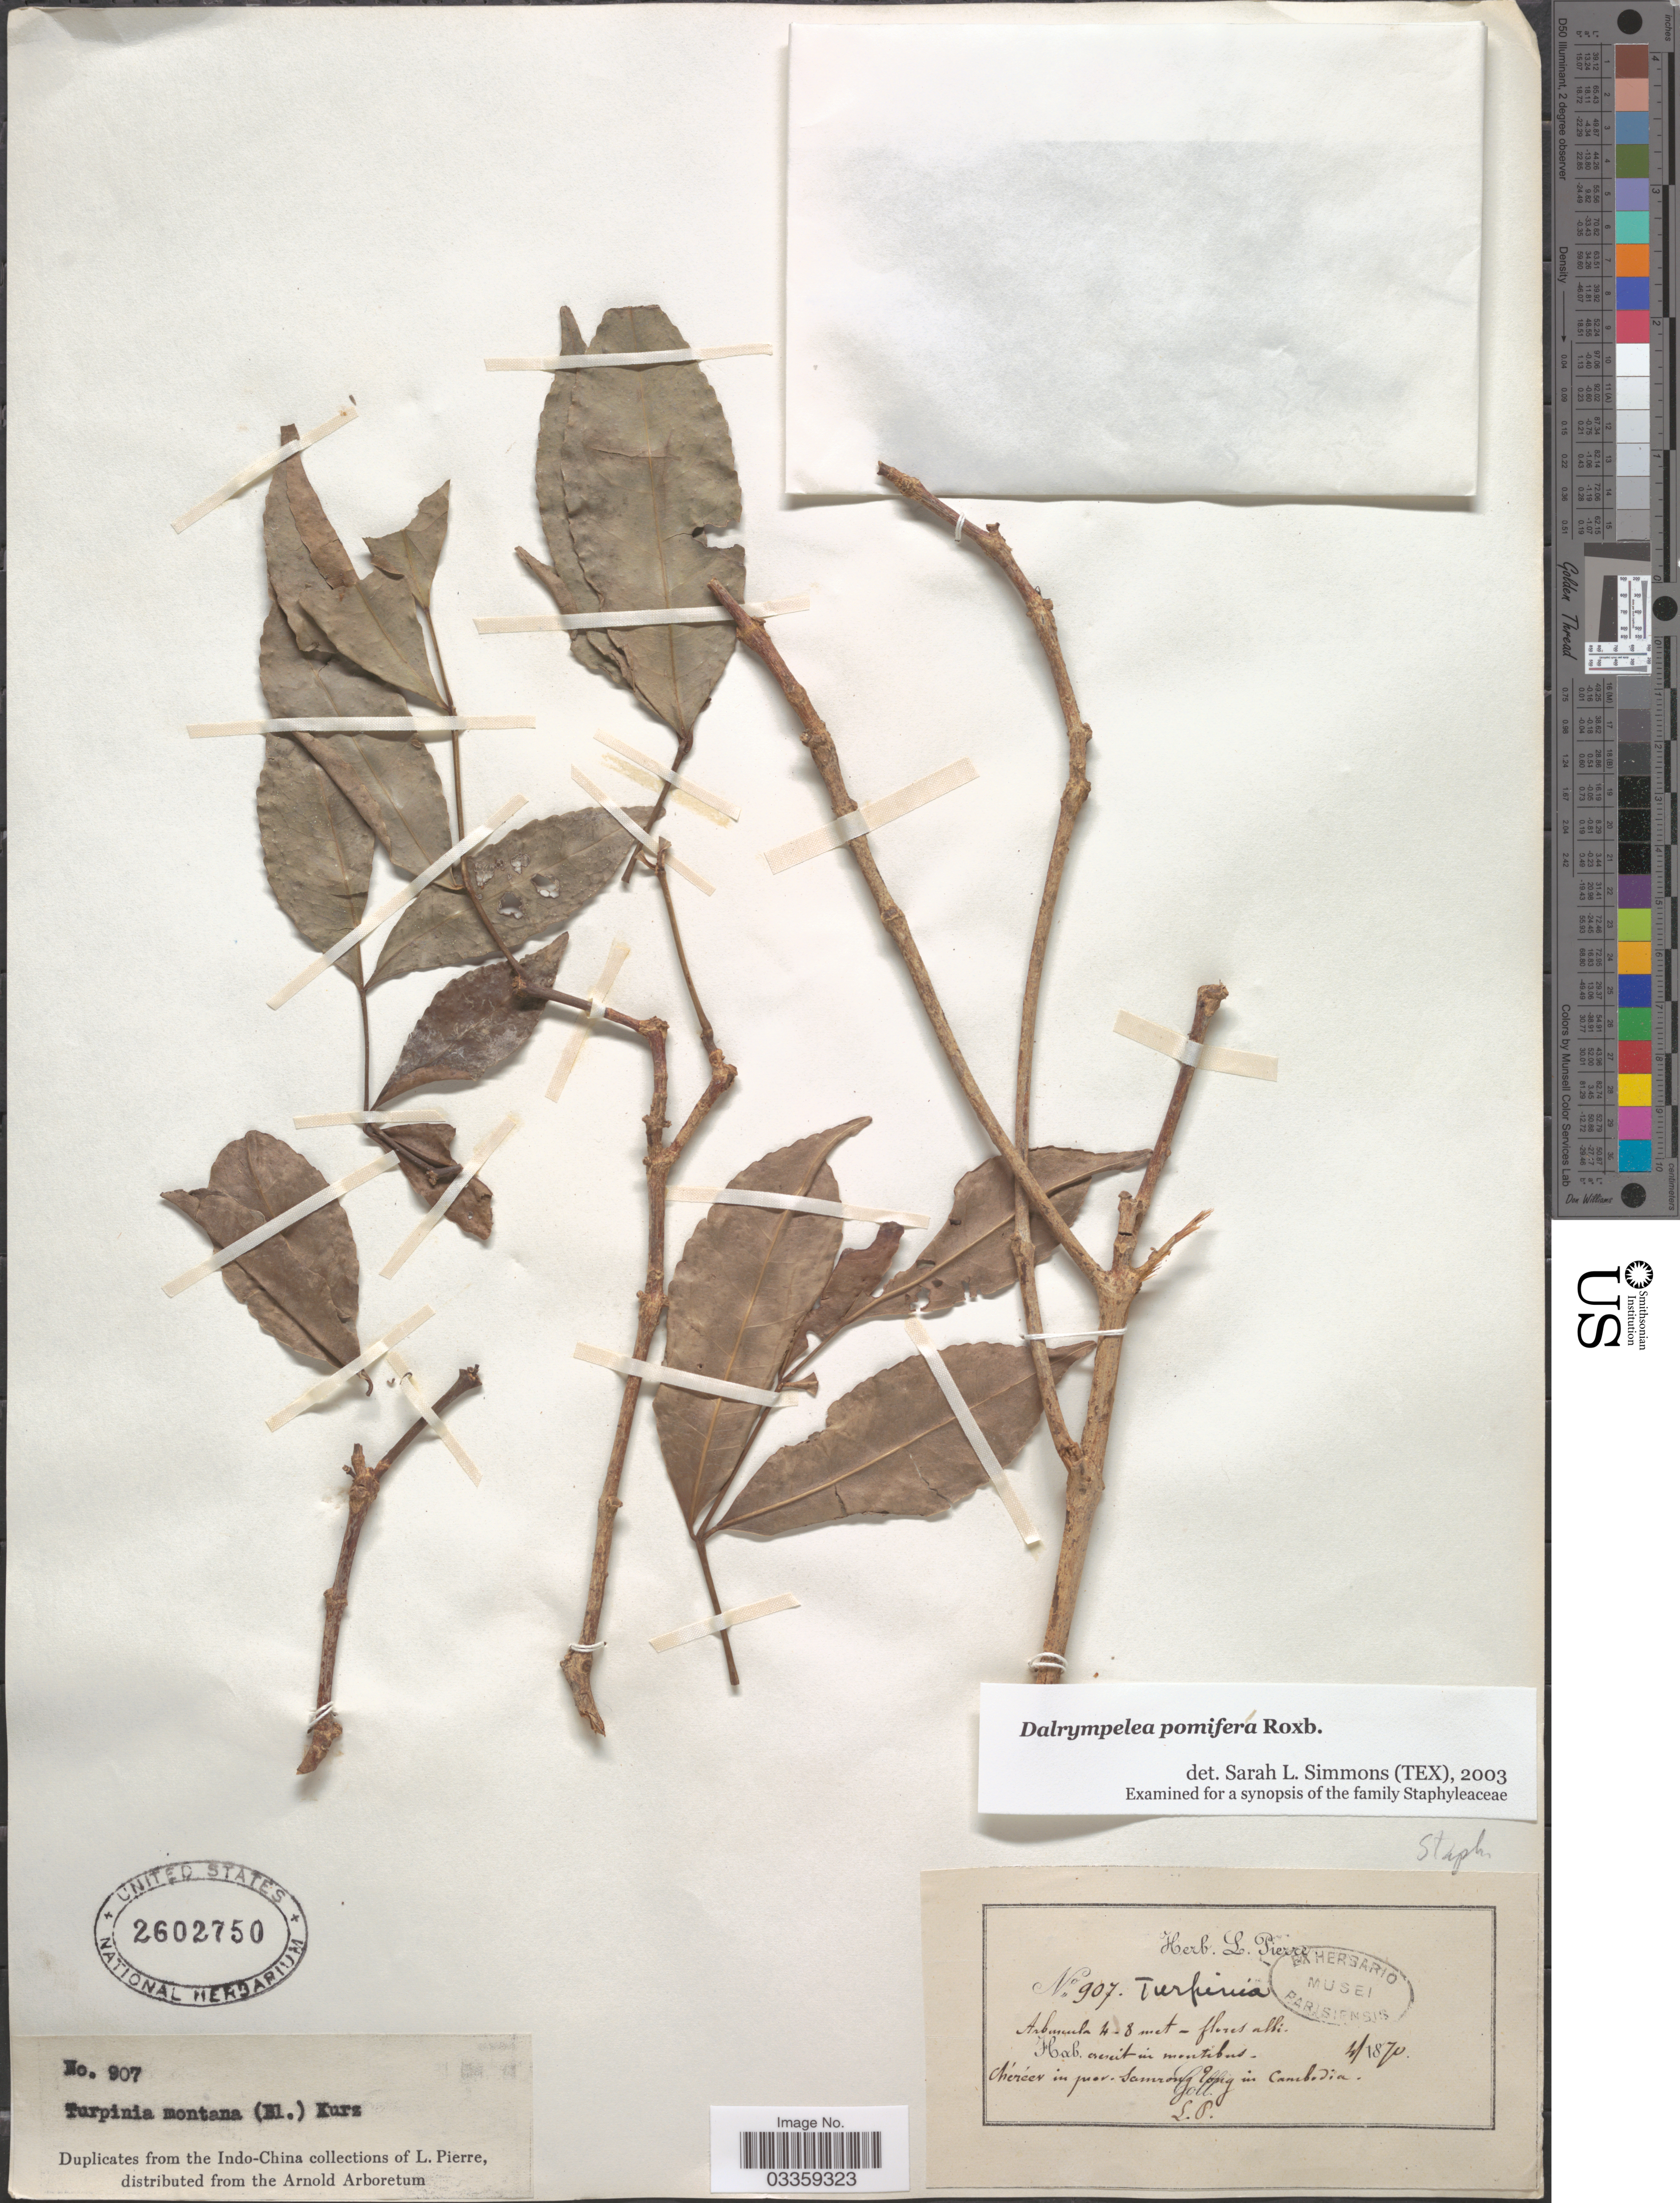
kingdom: Plantae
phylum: Tracheophyta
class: Magnoliopsida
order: Crossosomatales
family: Staphyleaceae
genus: Dalrympelea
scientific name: Dalrympelea pomifera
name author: Roxb.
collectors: L. Pierre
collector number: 907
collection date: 1870-04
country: Cambodia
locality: Chéréev in prov. Samrong Tong in Cambodia.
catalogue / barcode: US 2602750